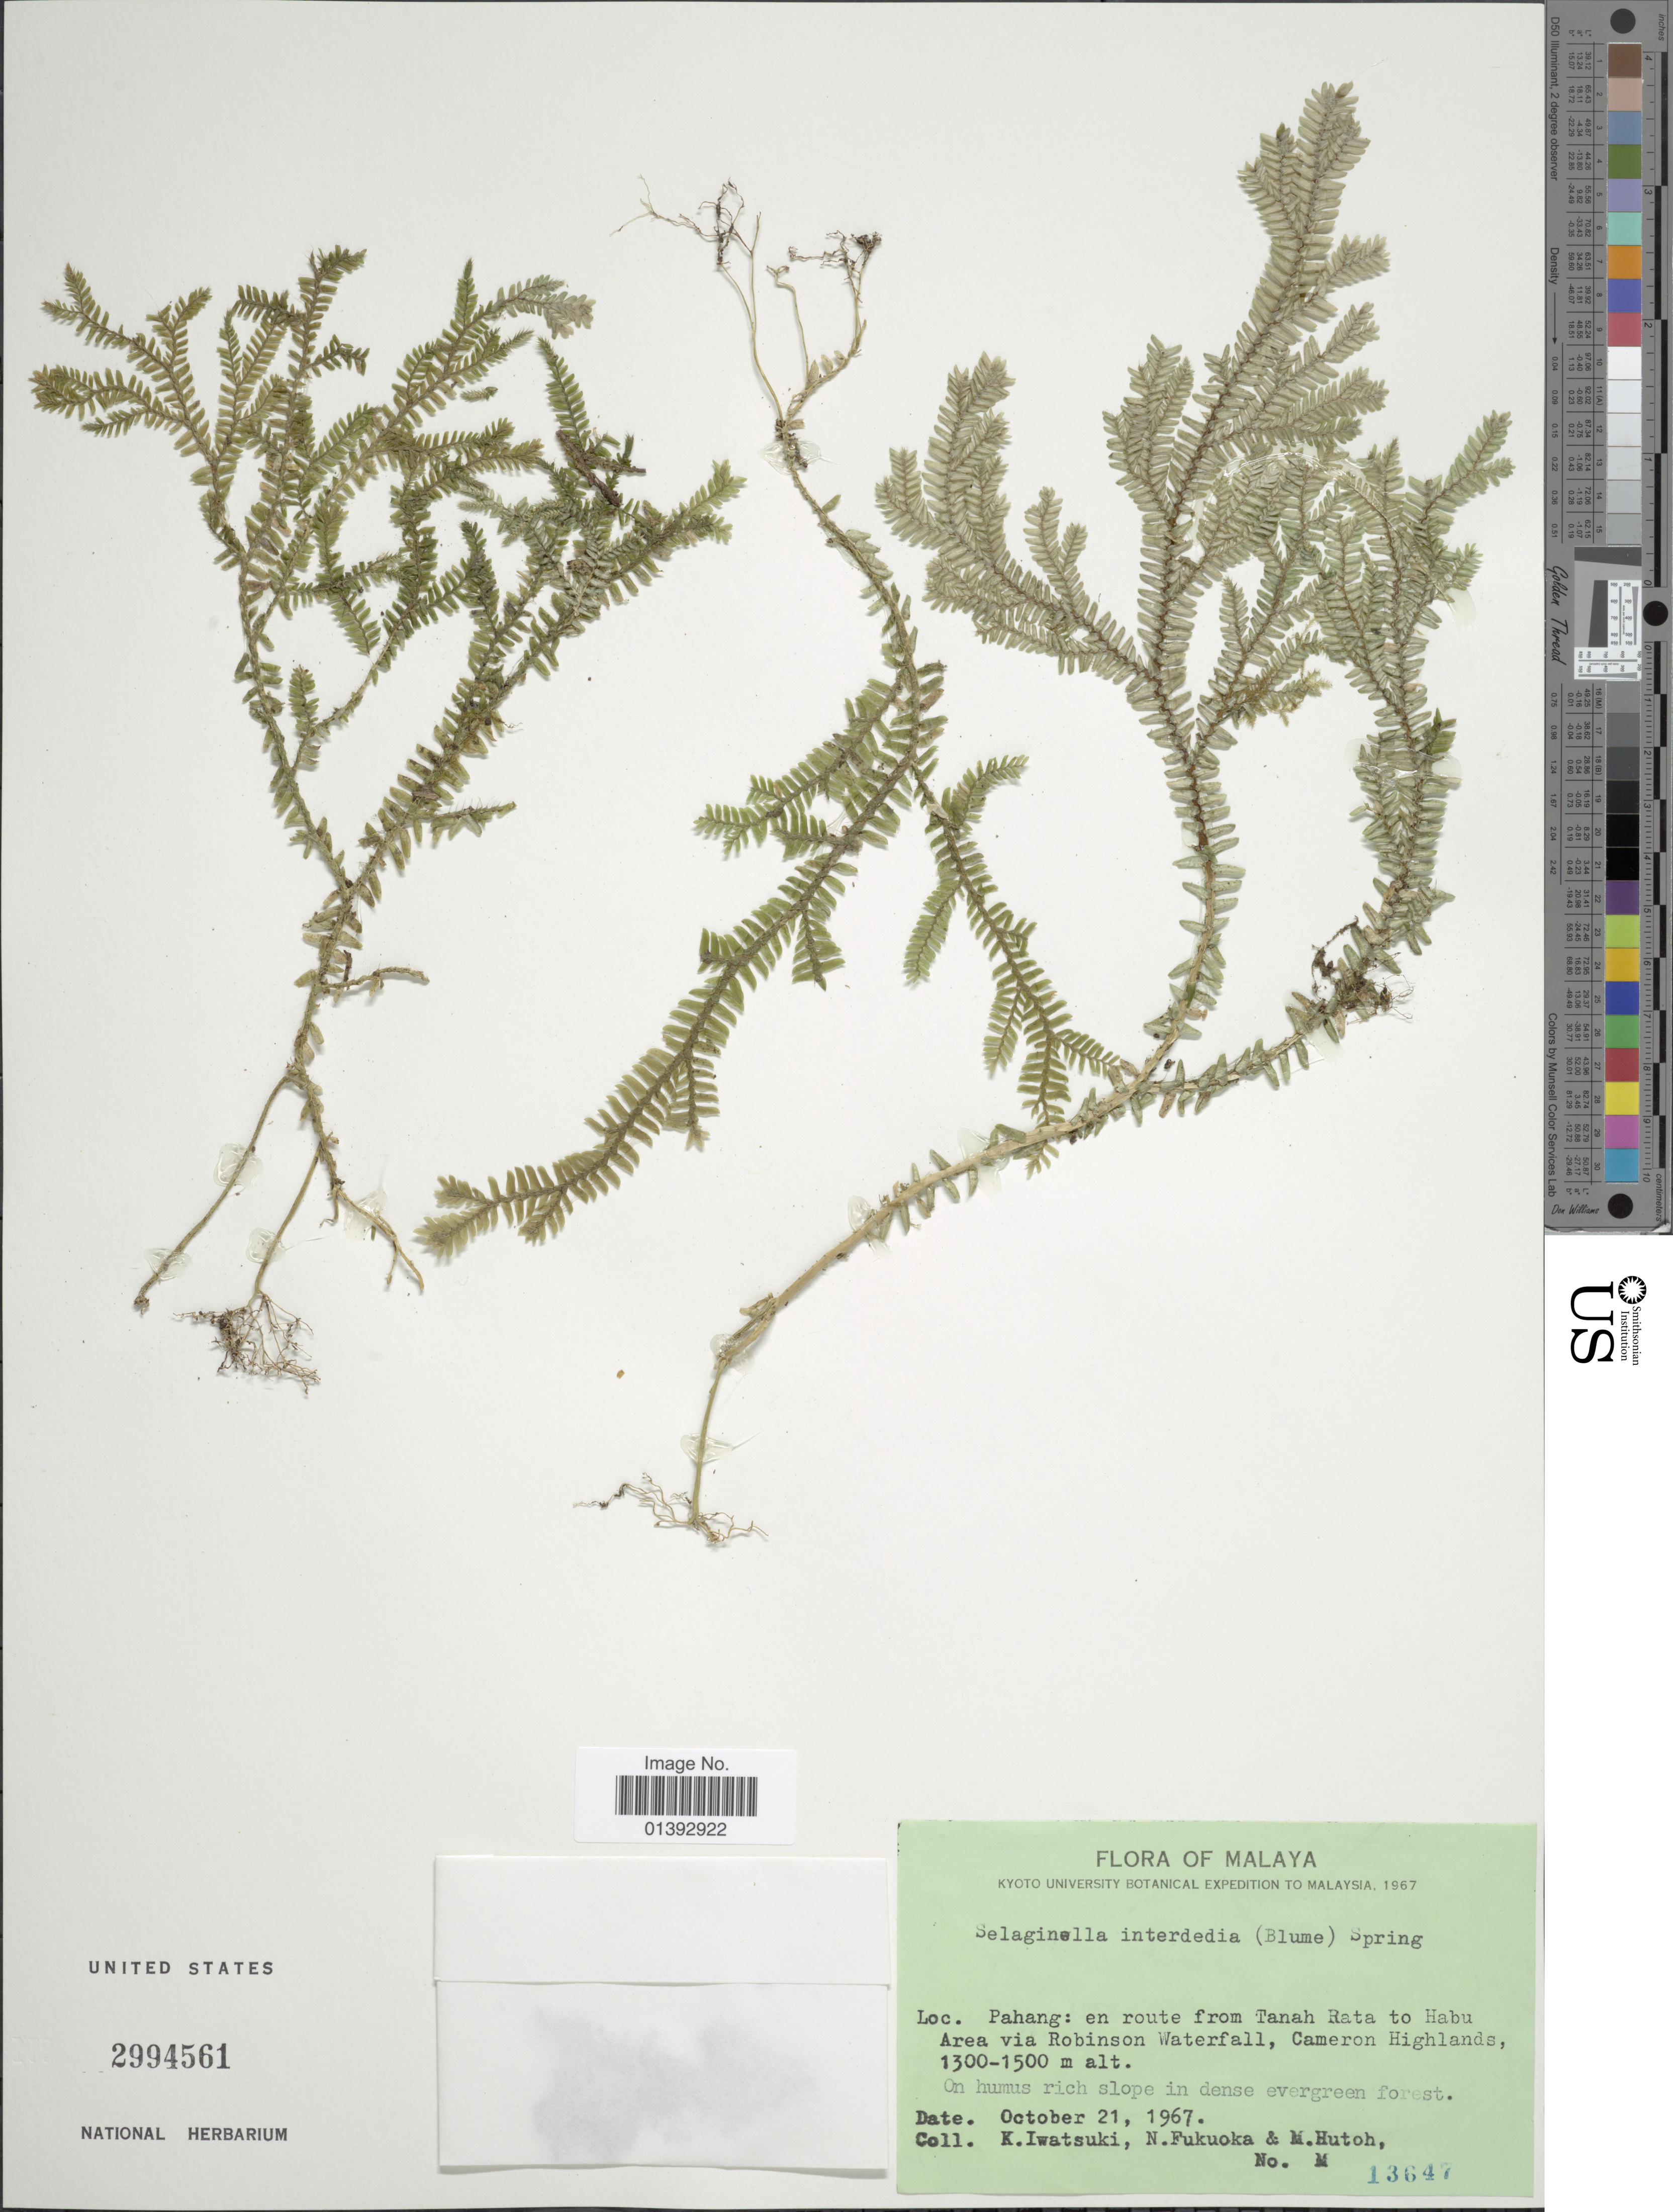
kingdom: Plantae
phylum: Tracheophyta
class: Lycopodiopsida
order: Selaginellales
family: Selaginellaceae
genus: Selaginella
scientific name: Selaginella intermedia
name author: (Blume) Spring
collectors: K. Iwatsuki, N. Fukuoka & M. Hutoh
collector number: M13647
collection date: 1967-10-21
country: Malaysia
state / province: Pahang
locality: En route from Tanah Rata to Habu Area via Robinson waterfall, Camaron Highlands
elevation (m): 1300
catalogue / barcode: US 2994561